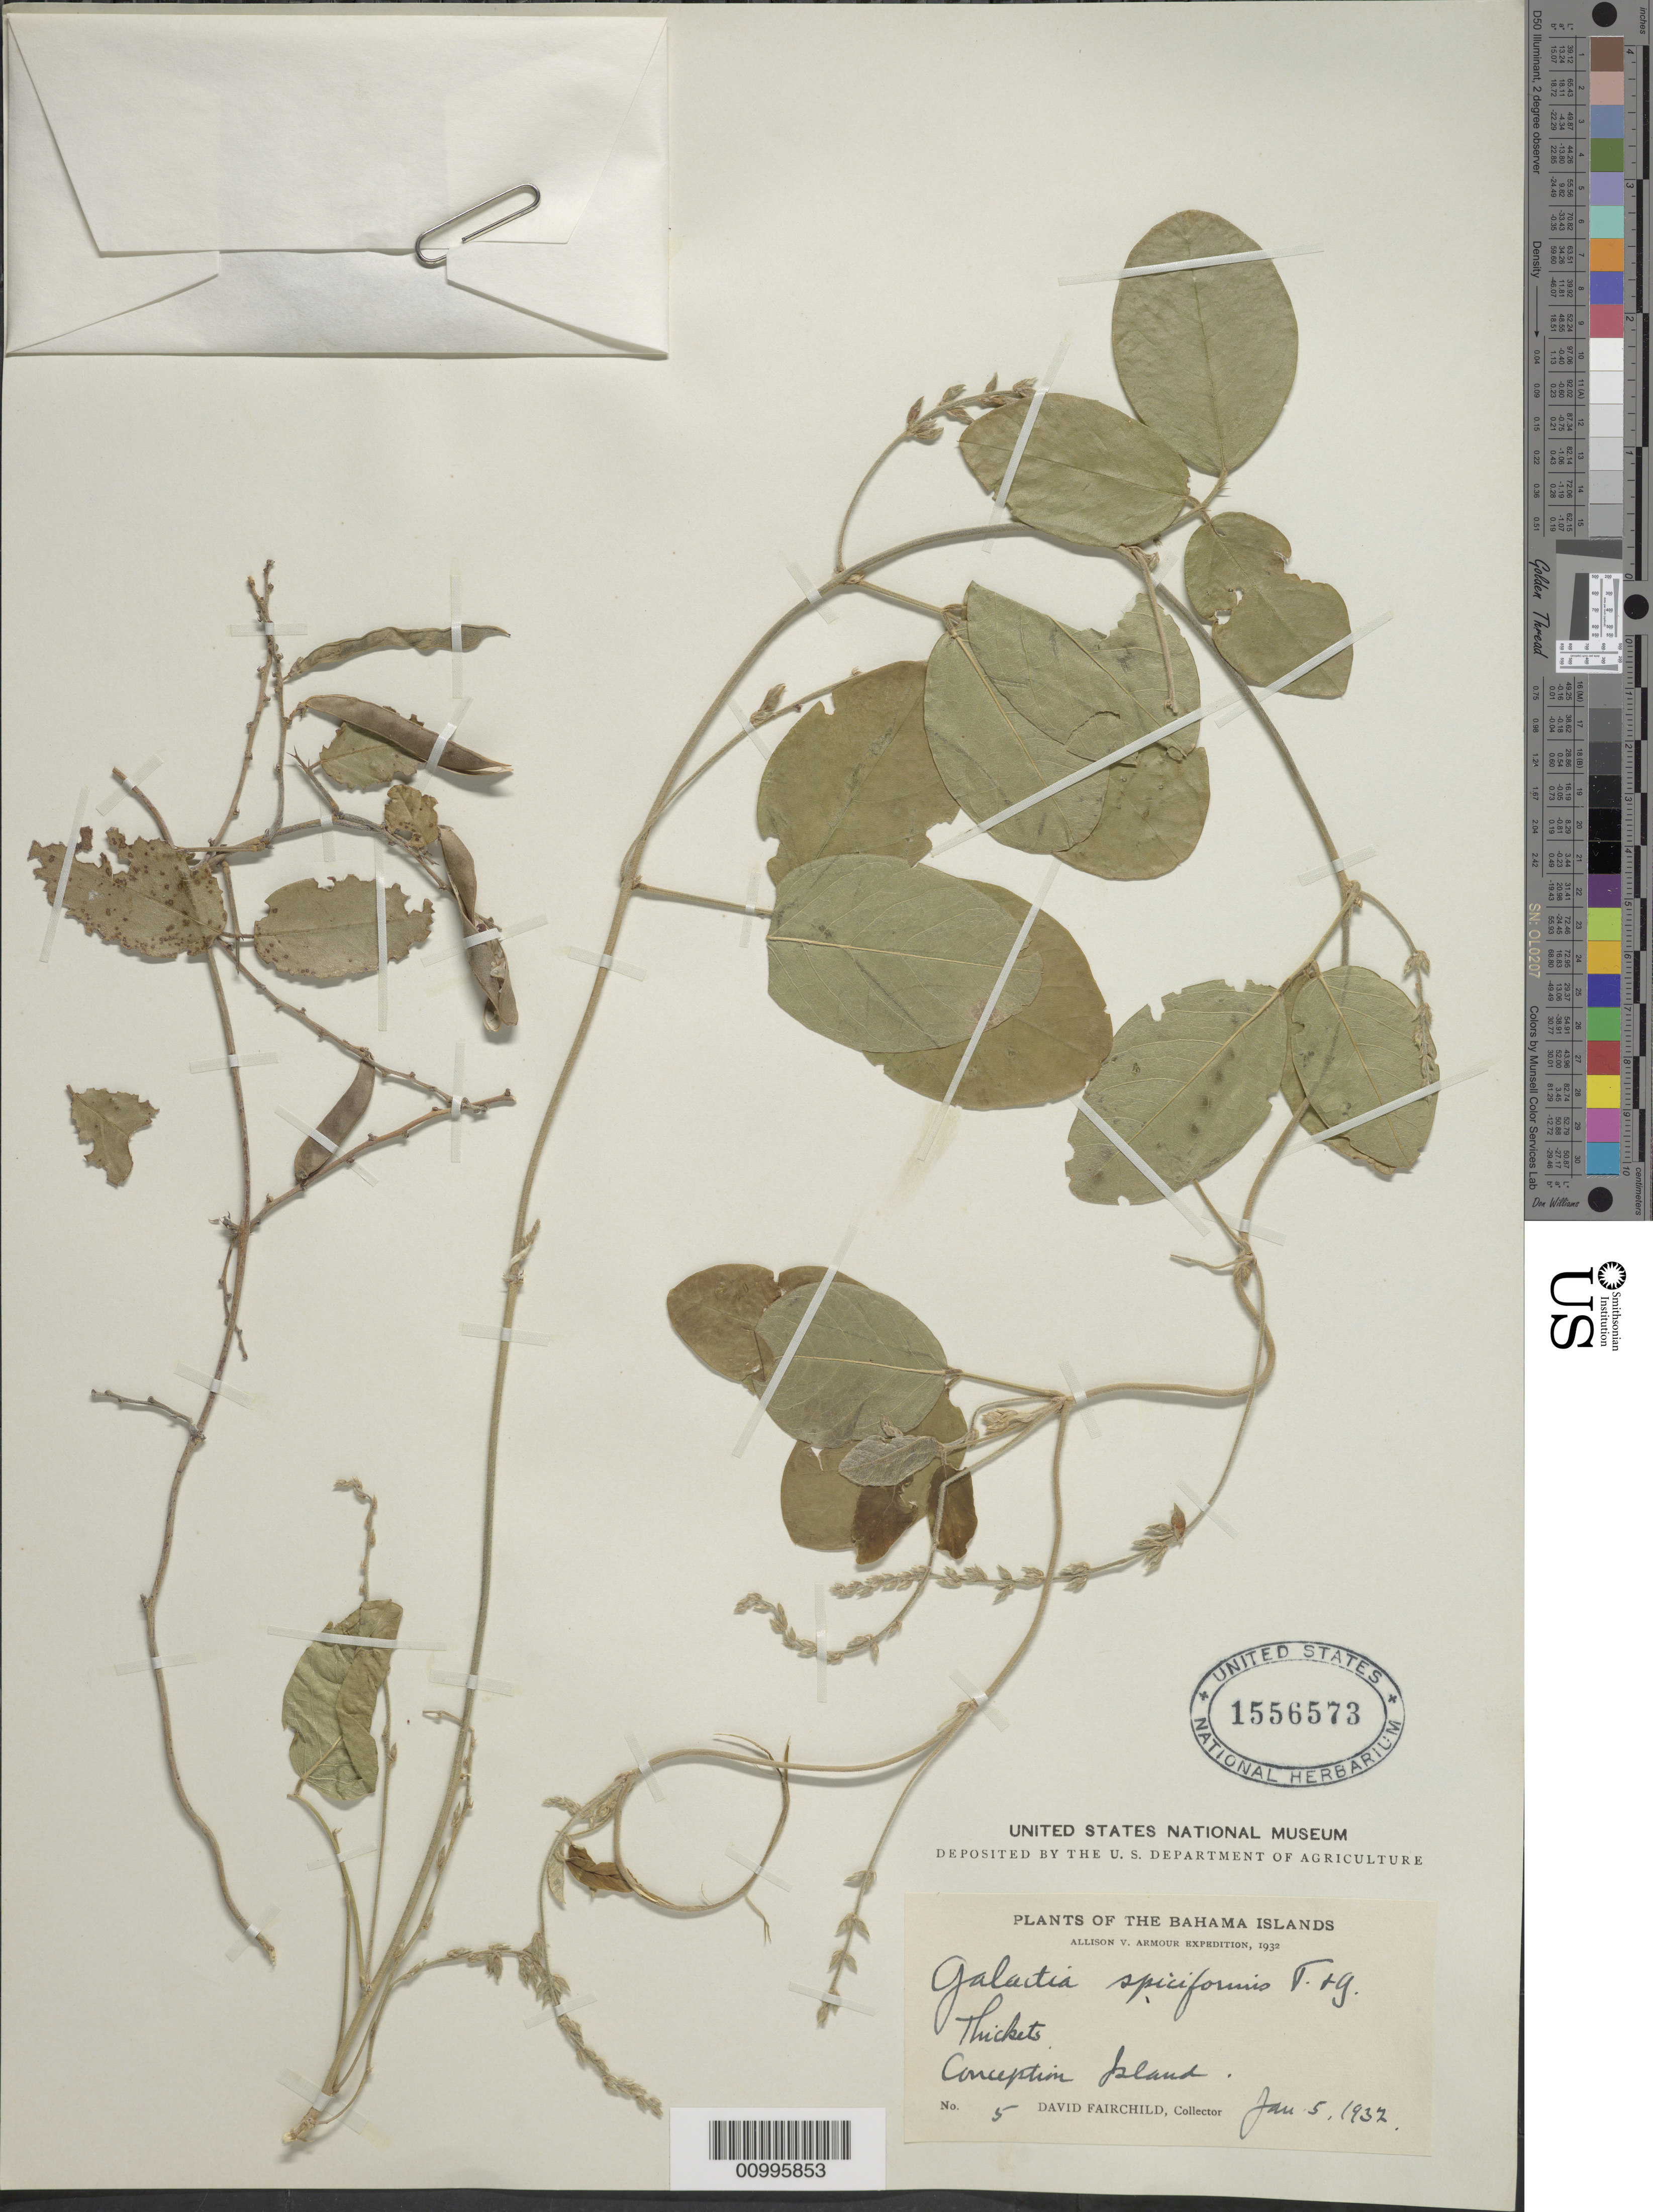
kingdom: Plantae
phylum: Tracheophyta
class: Magnoliopsida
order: Fabales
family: Fabaceae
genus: Galactia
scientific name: Galactia spiciformis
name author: Torr. & A. Gray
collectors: D. Fairchild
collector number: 6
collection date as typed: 05 Jan 1932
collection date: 1932-01-05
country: Bahamas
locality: Thickets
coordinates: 0 N, 0 E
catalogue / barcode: US 1556573